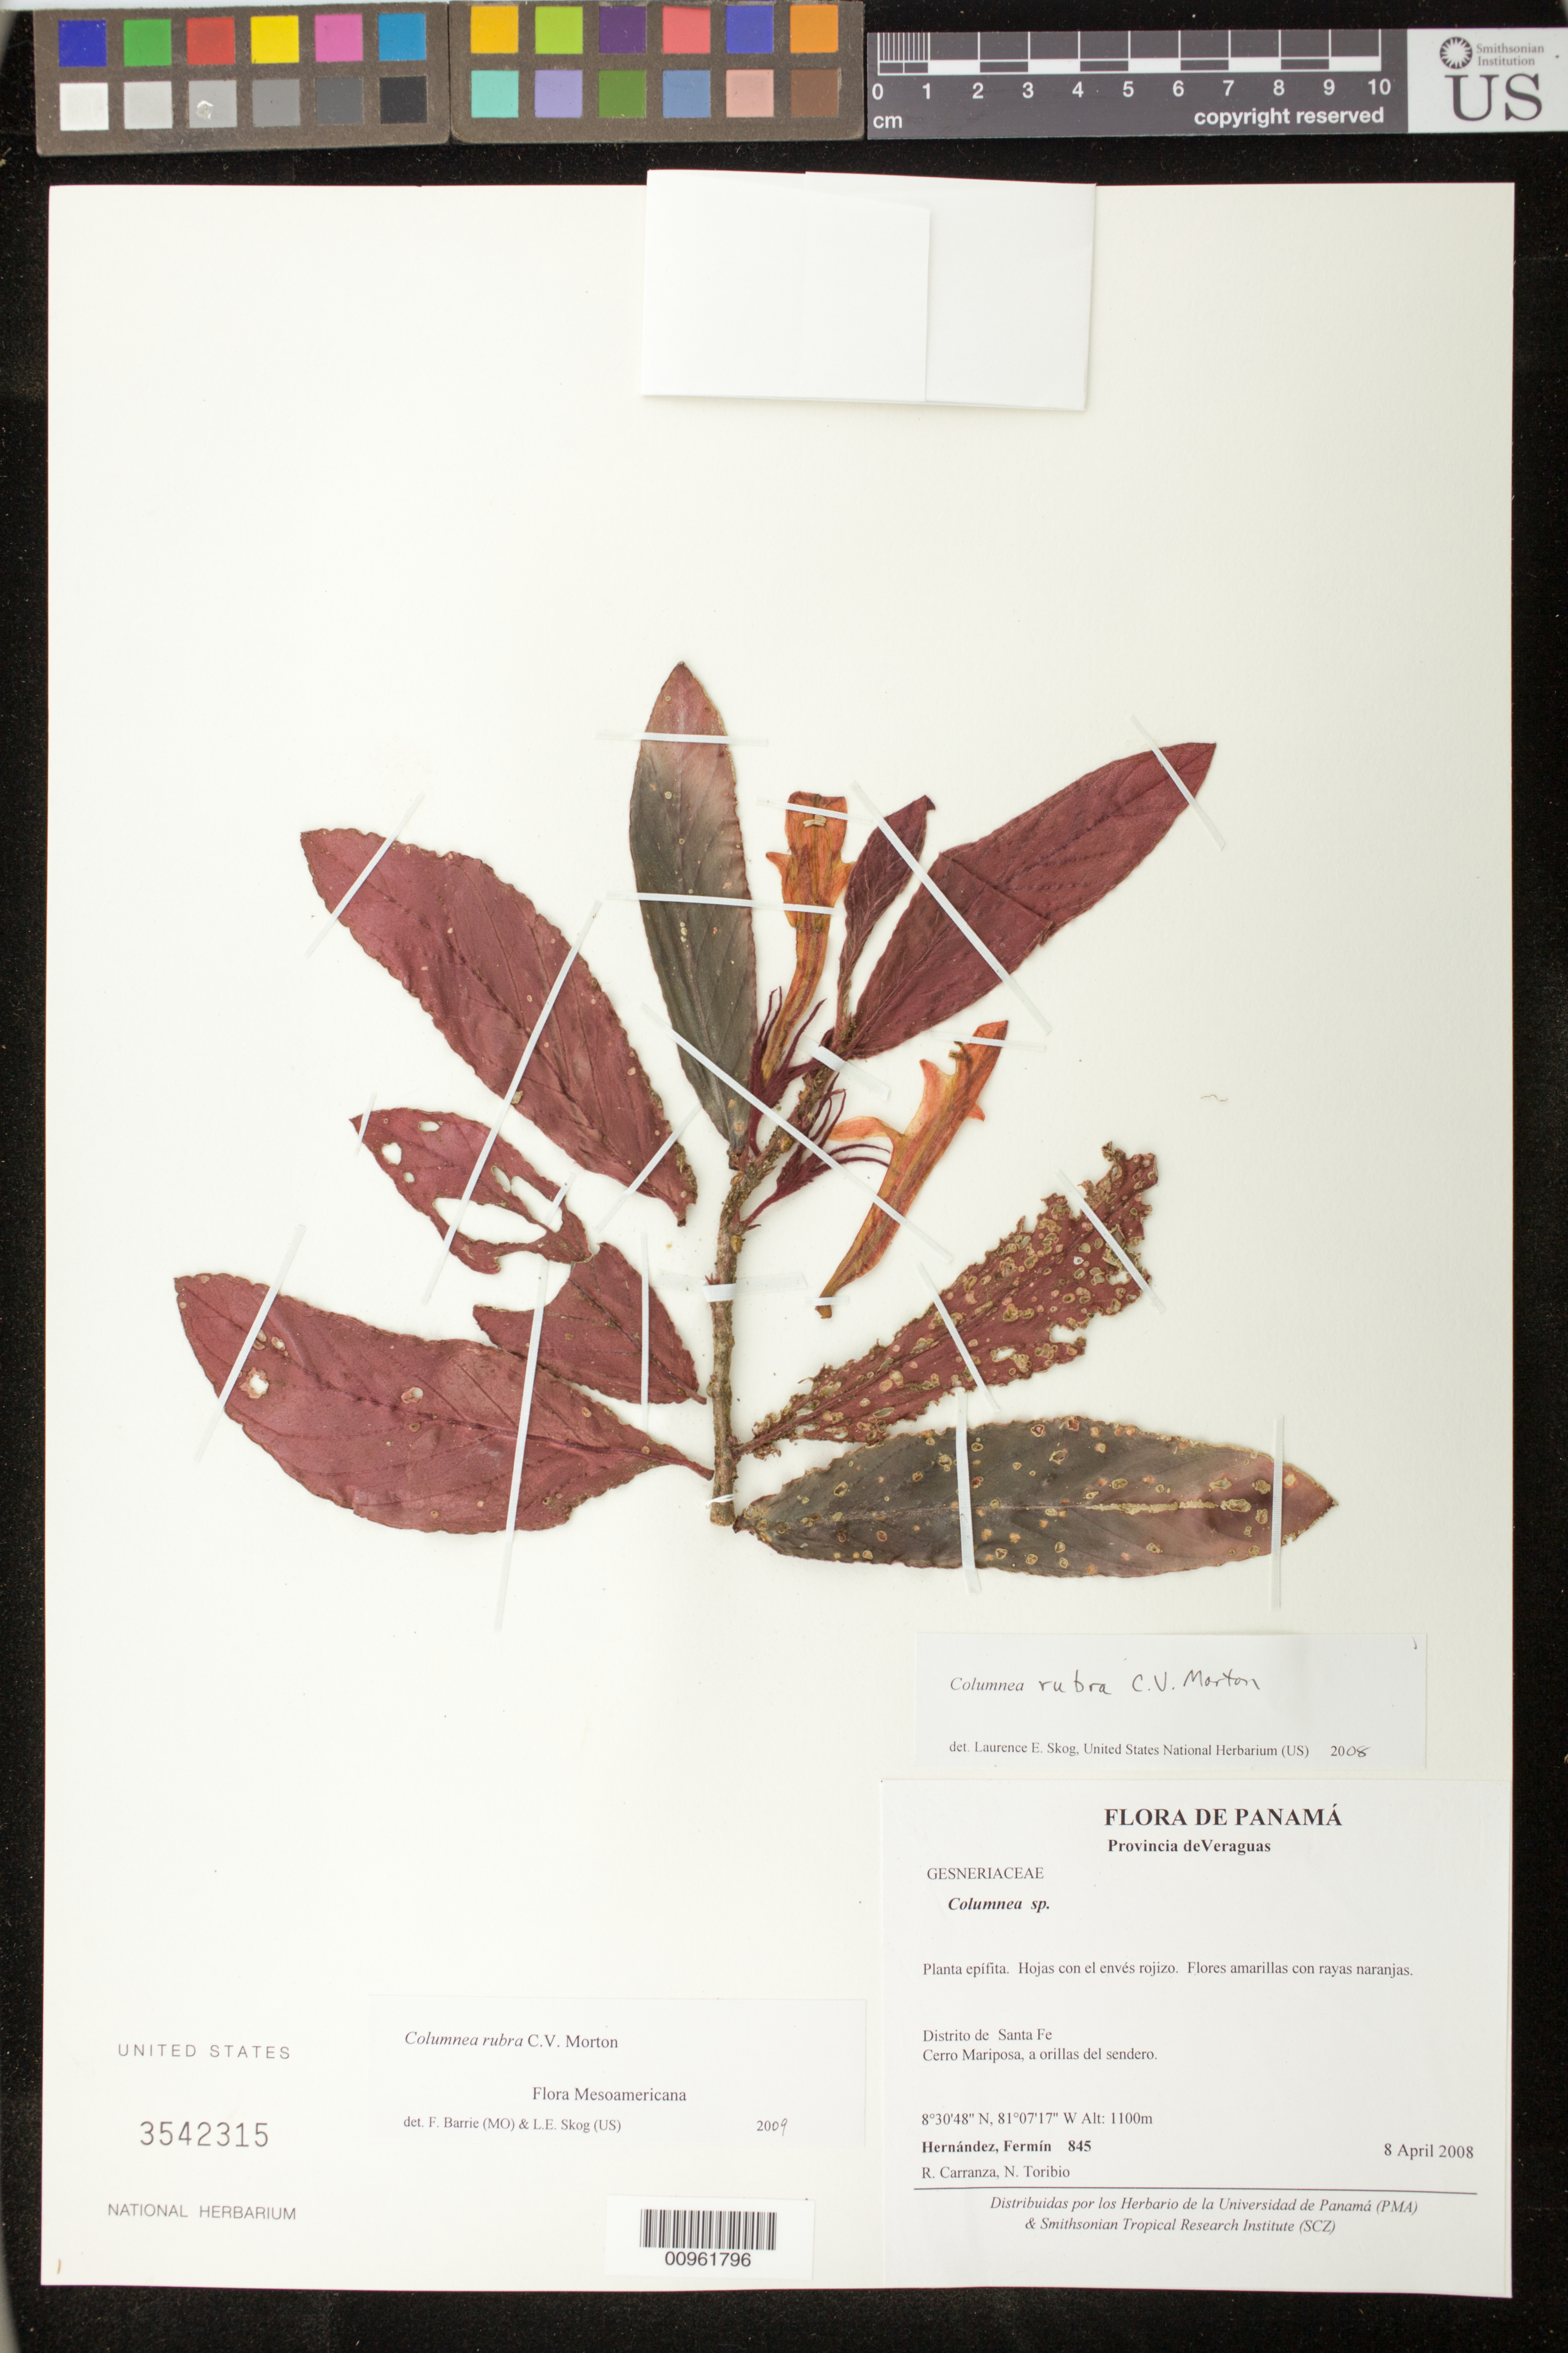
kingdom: Plantae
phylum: Tracheophyta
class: Magnoliopsida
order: Lamiales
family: Gesneriaceae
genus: Columnea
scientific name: Columnea rubra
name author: C.V. Morton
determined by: Skog, Laurence E.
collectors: F. Hernández, R. Carranza & N. Toribio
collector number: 845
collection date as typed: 08 Apr 2008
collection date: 2008-04-08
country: Panama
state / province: Veraguas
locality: Distrito de Santa Fe. Cerro Mariposa, a orillas del sendero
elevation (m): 1100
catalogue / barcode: US 3542315